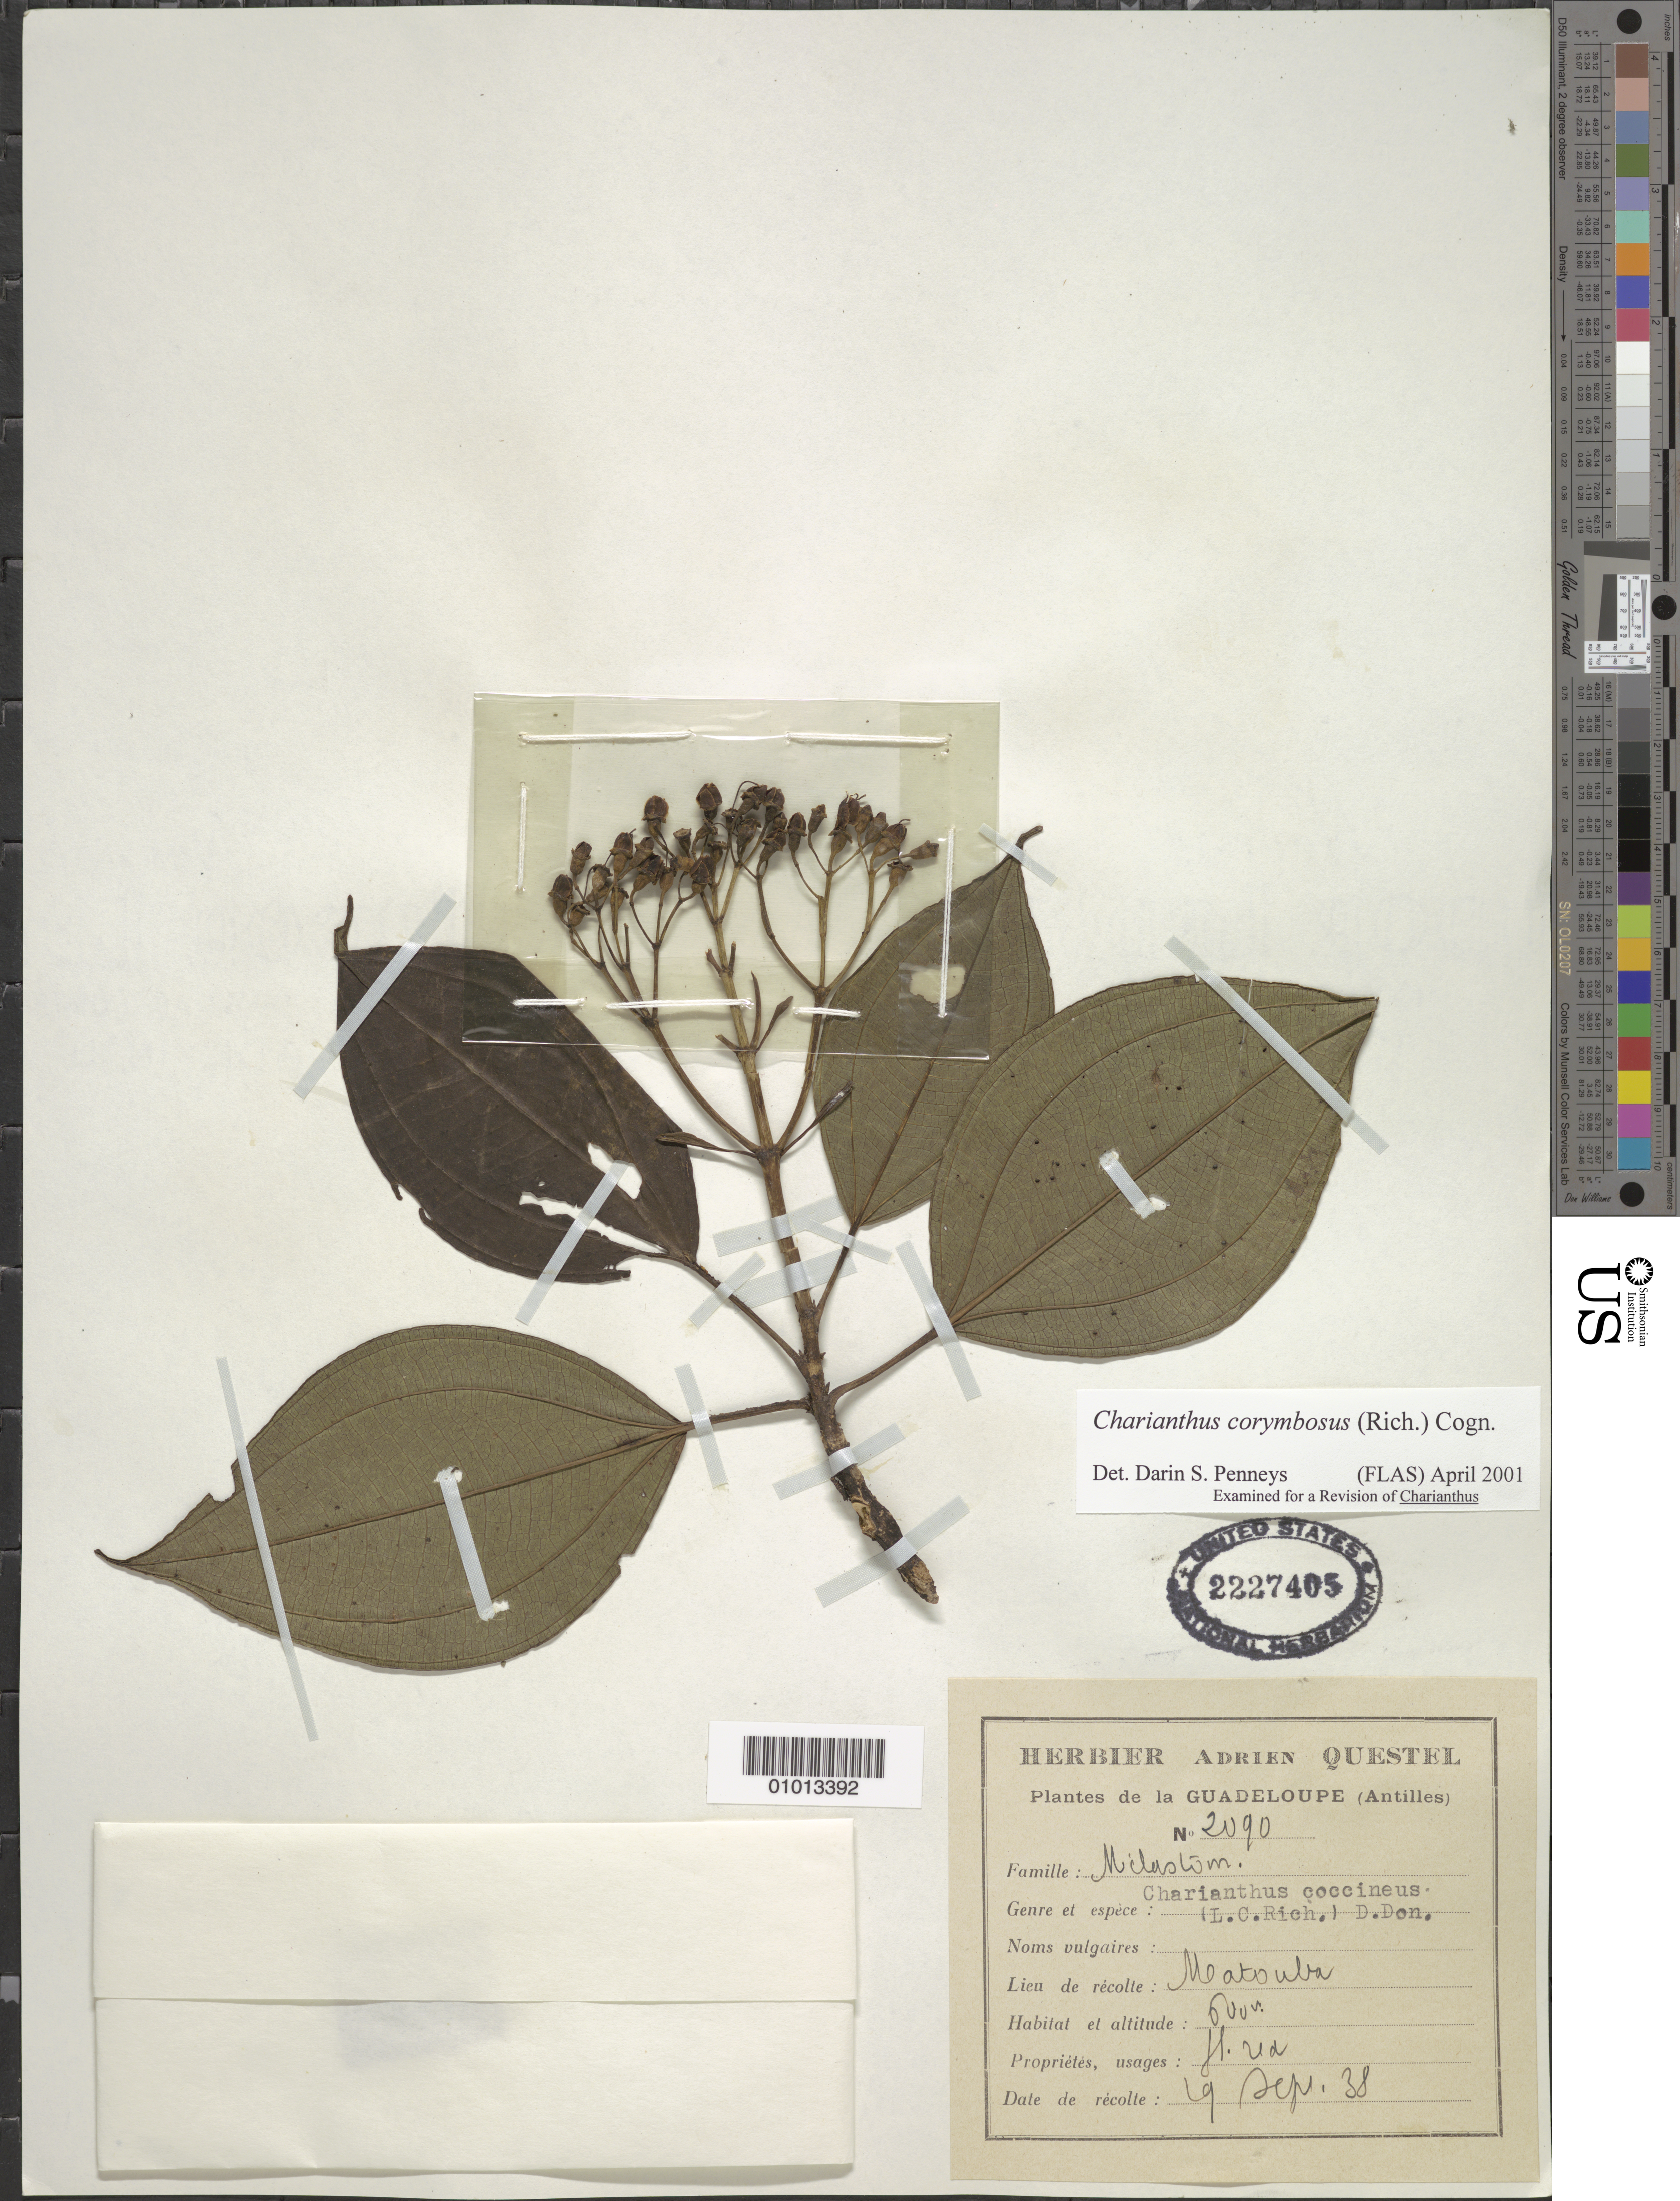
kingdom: Plantae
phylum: Tracheophyta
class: Magnoliopsida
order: Myrtales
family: Melastomataceae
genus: Charianthus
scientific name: Charianthus corymbosus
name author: (Rich.) Cogn.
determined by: Penneys, D. S.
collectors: A. Questel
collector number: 2090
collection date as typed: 19 Sep 1938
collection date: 1938-09-19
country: Guadeloupe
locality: Matouba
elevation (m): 600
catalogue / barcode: US 2227405